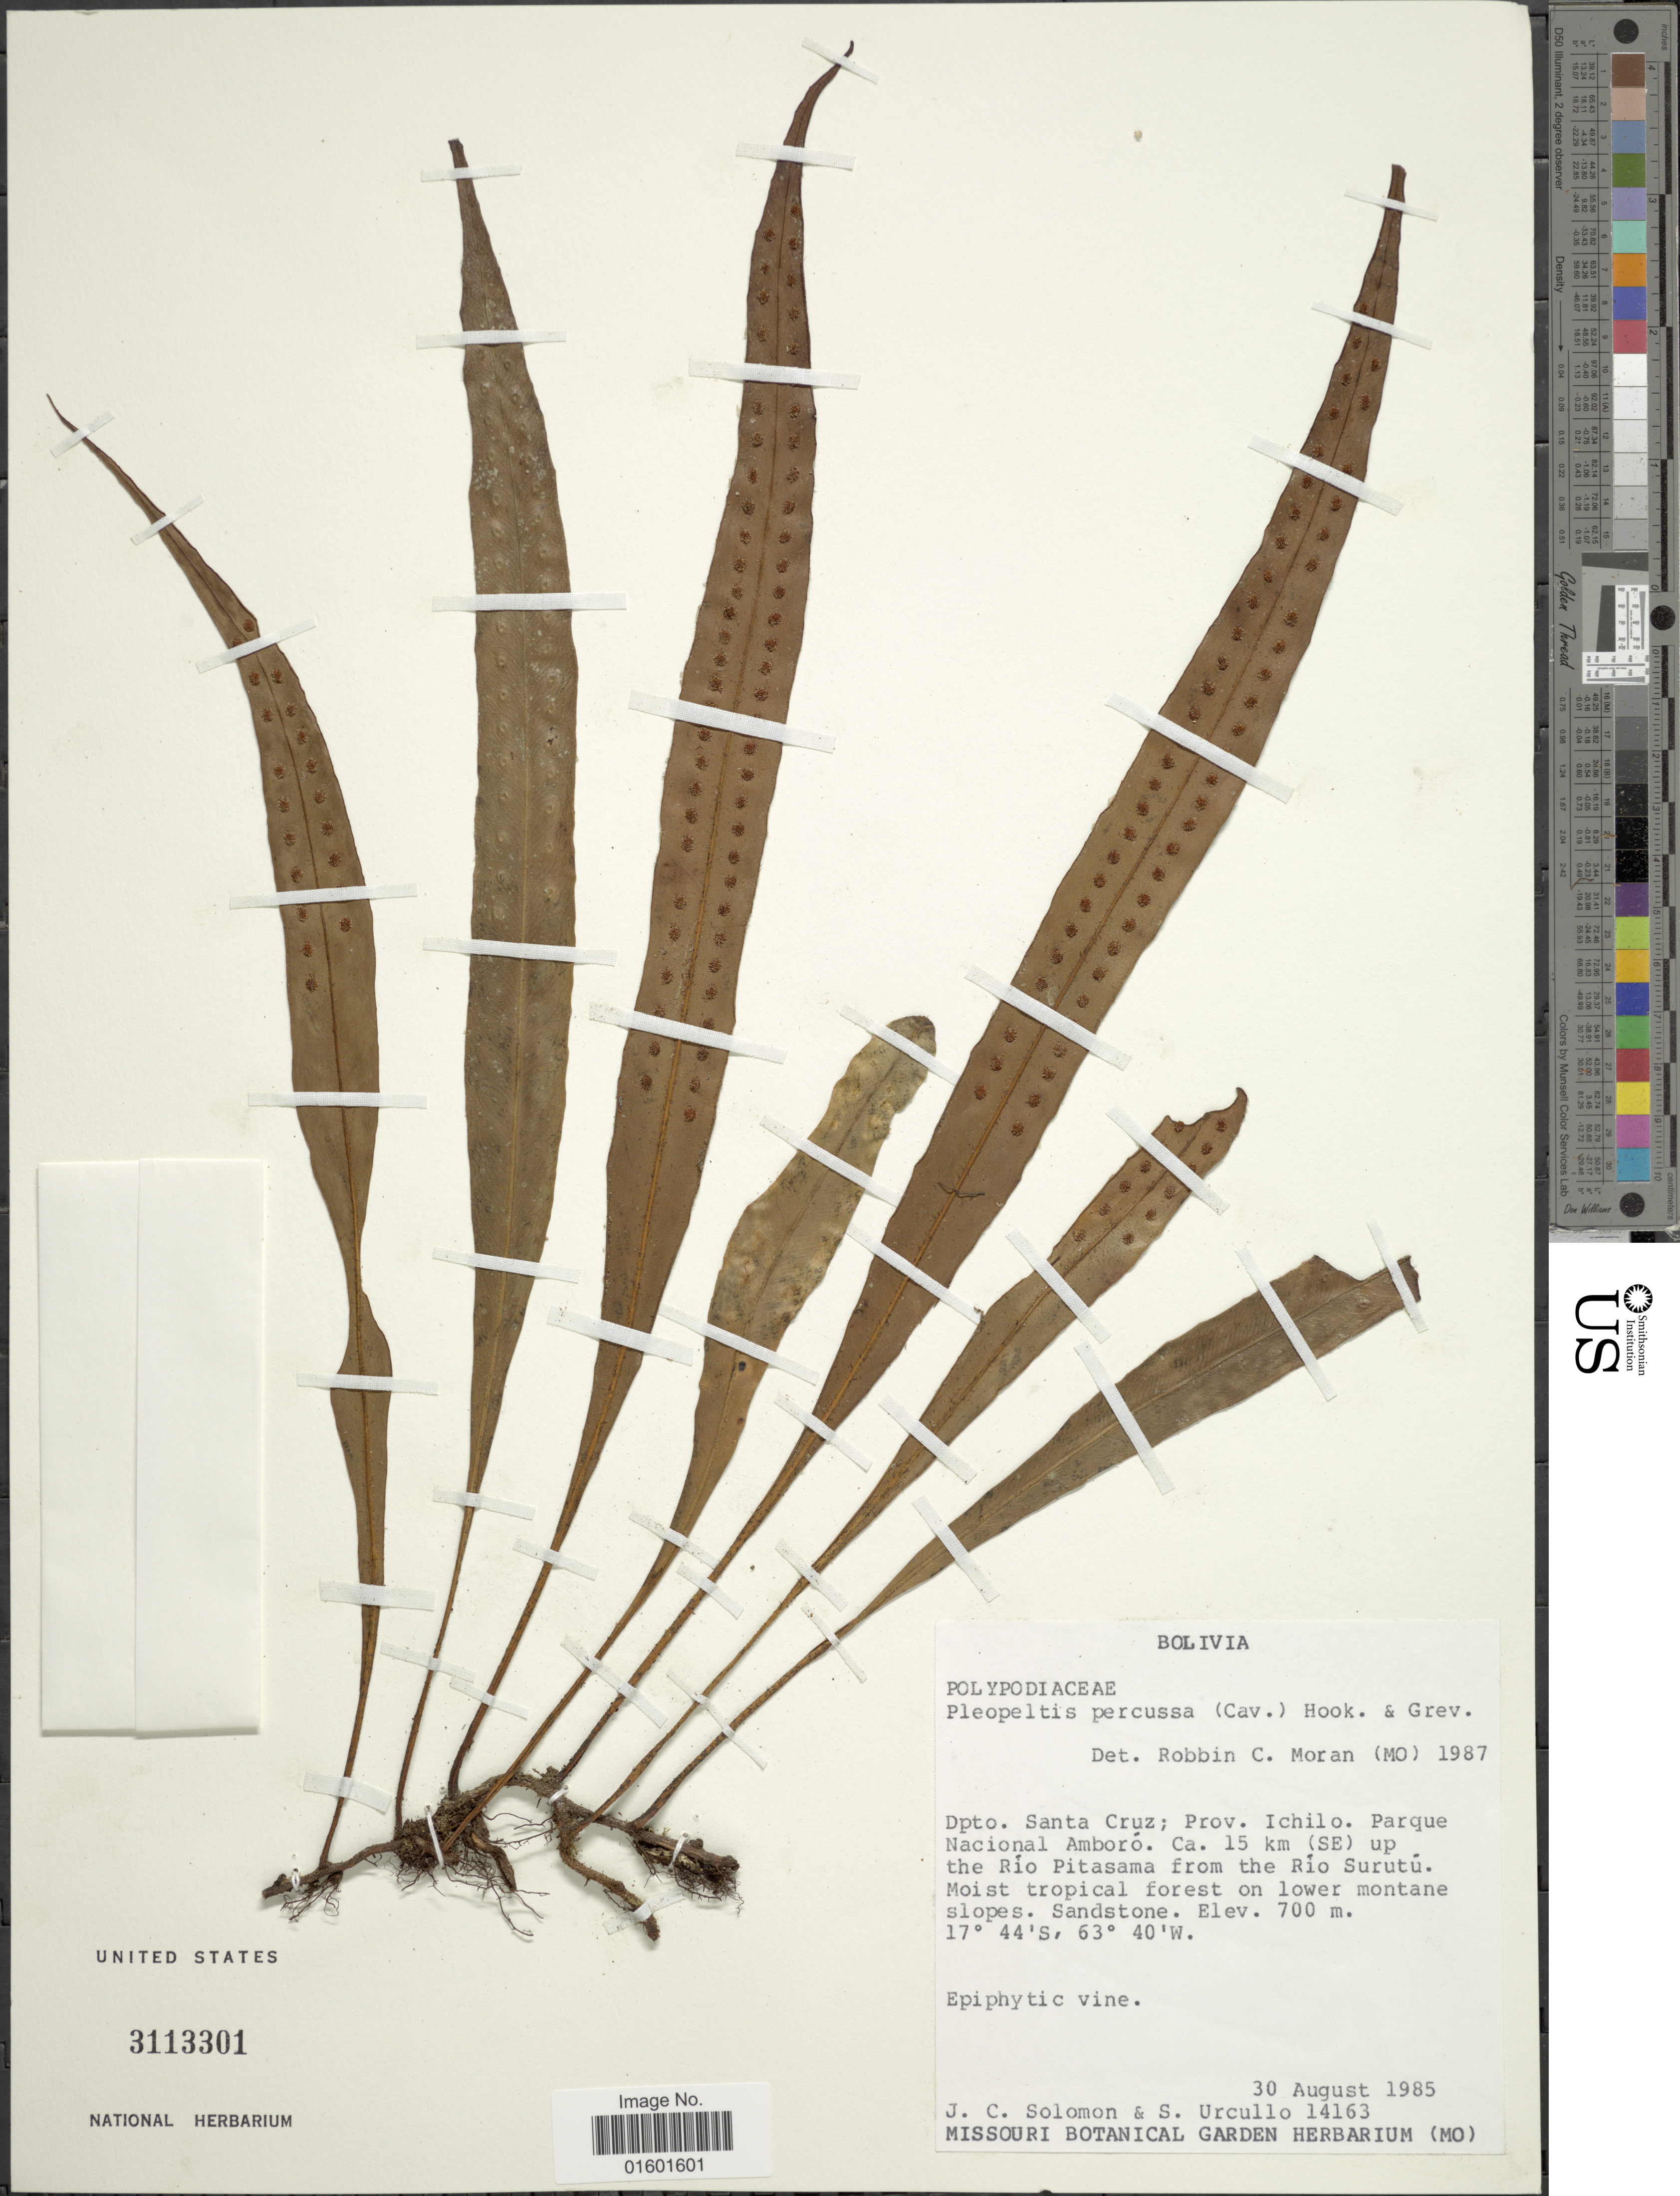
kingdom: Plantae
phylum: Tracheophyta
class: Polypodiopsida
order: Polypodiales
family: Polypodiaceae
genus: Microgramma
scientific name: Microgramma percussa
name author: (Cav.) de la Sota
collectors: J. C. Solomon & S. Urcullo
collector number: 14163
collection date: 1985-08-30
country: Bolivia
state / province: Santa Cruz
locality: Prov. Ichilo. Parque Nacional Amboro. Ca. 15 km (SE) up the Rio Pitasama from the Rio Sururtu. Moist tropical forest on lower montane slopes. Sandstone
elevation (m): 700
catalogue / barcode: US 3113301